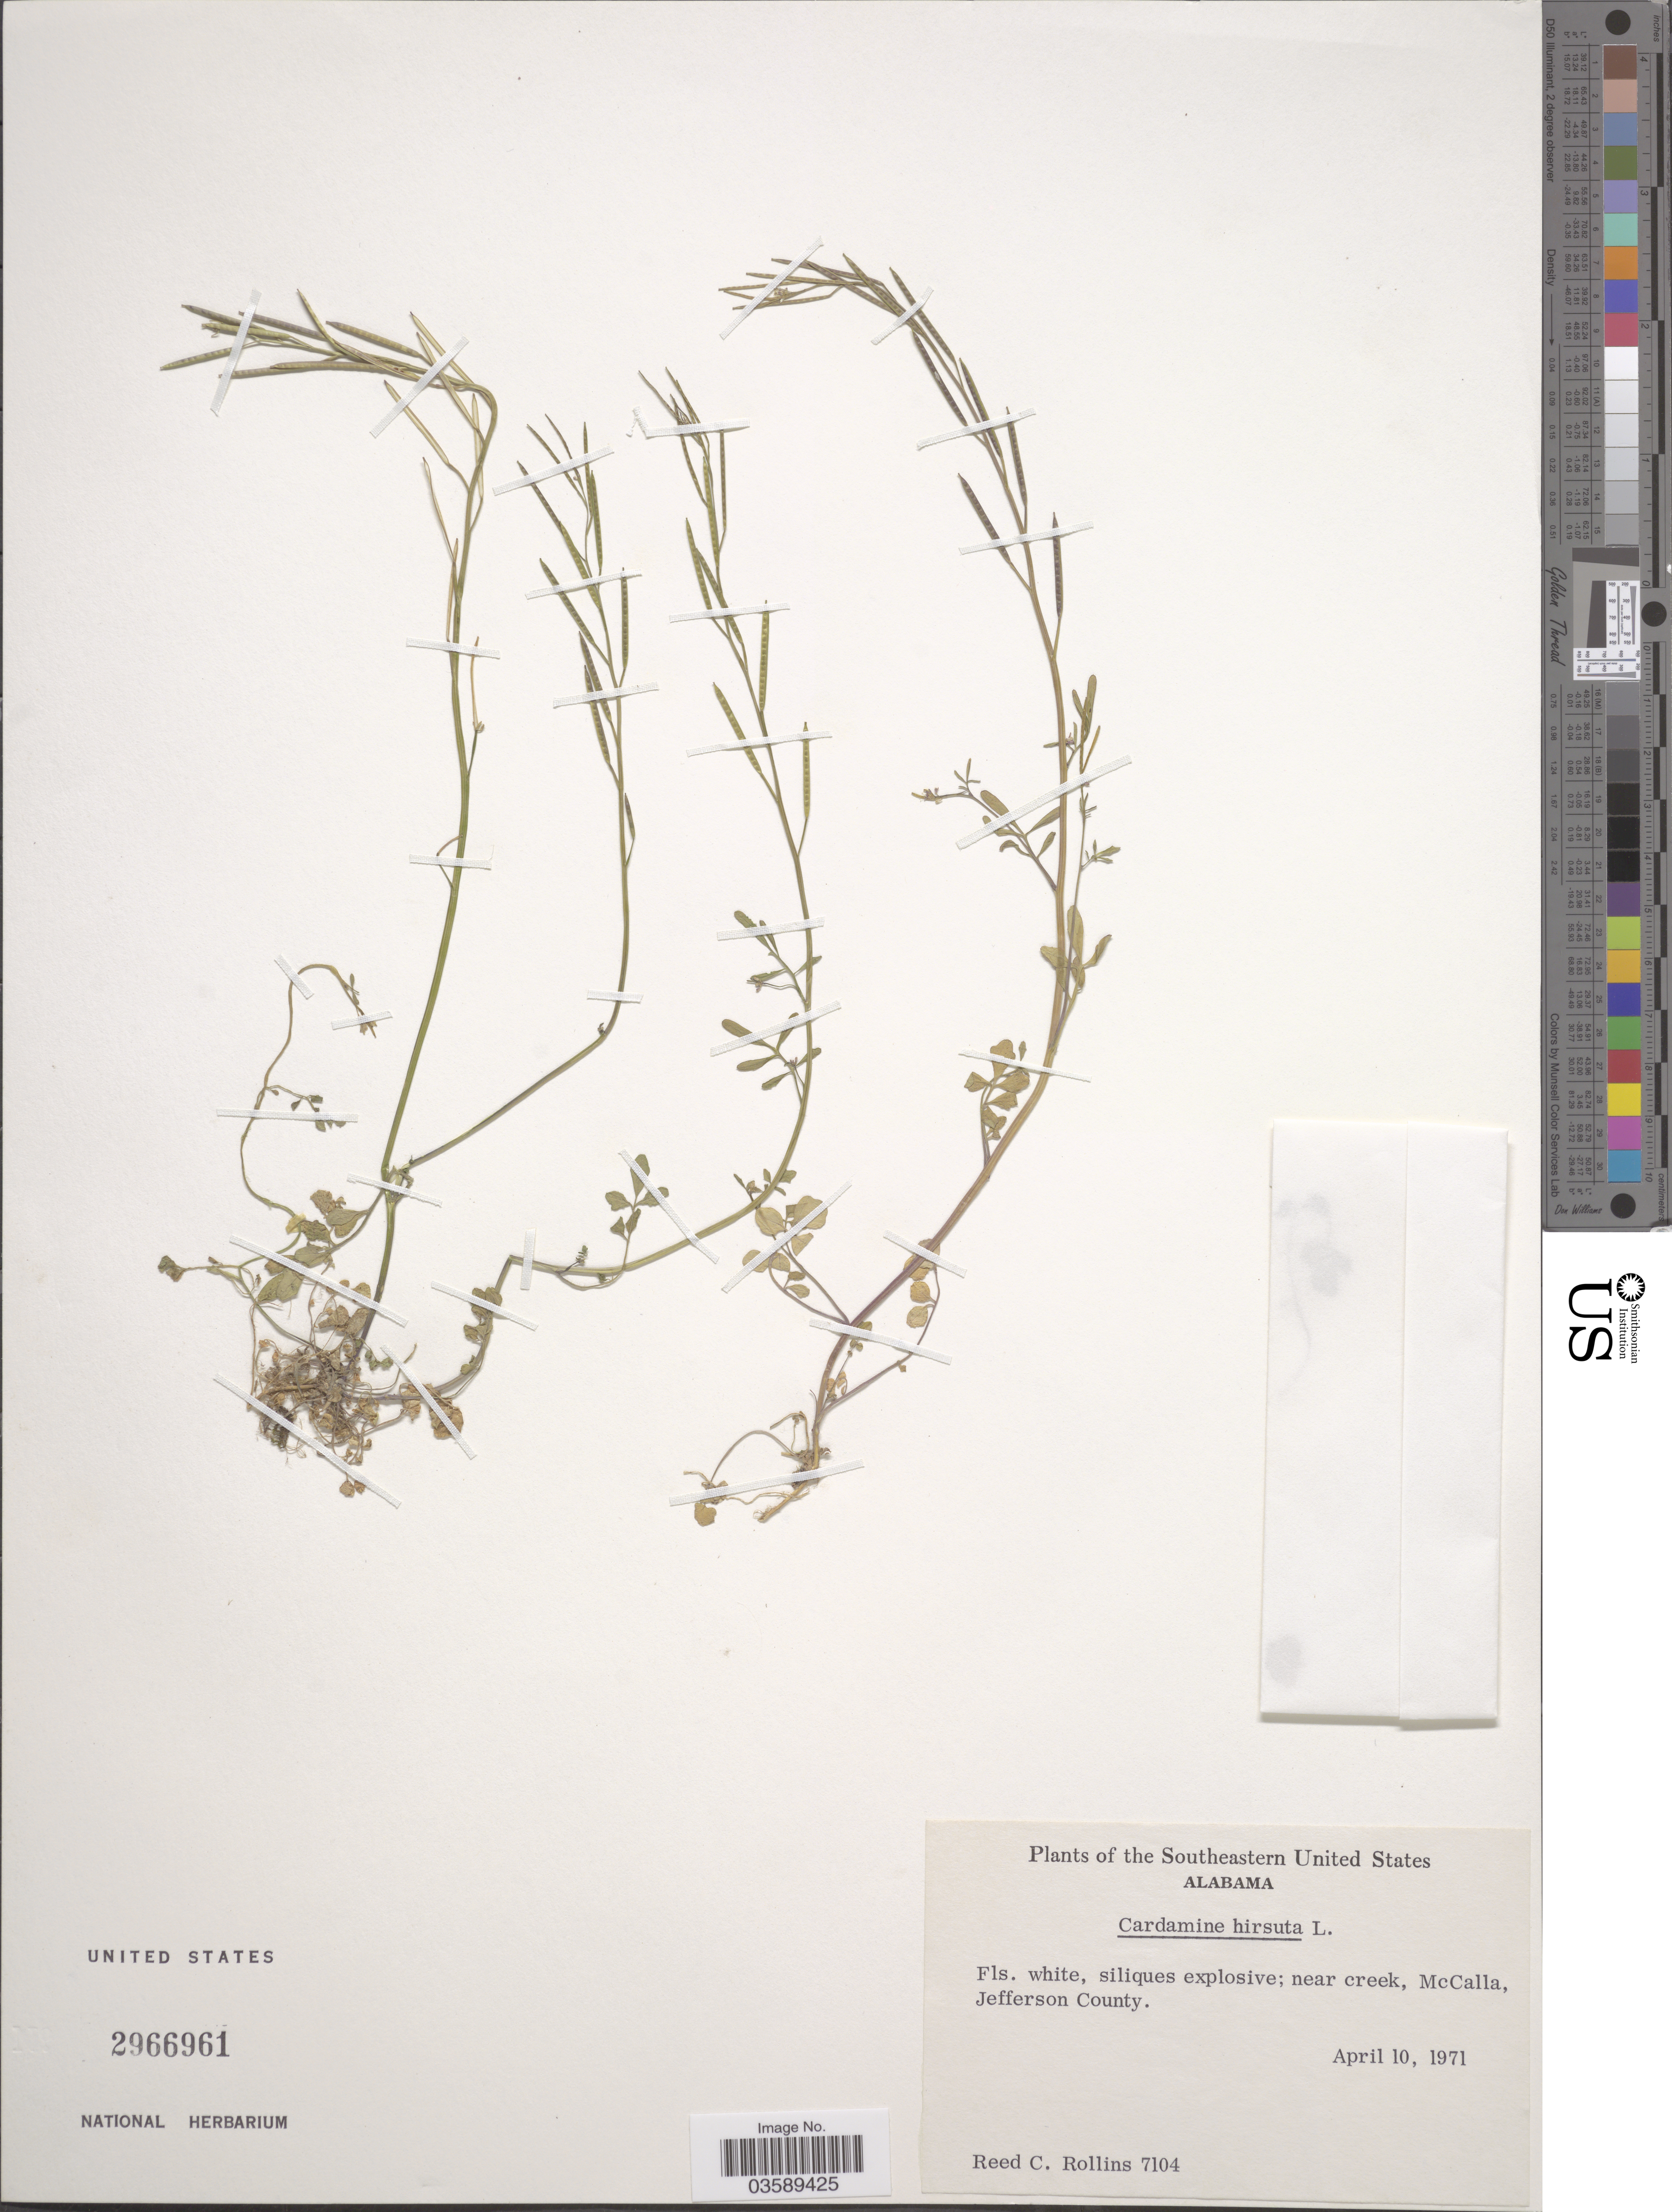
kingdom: Plantae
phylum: Tracheophyta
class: Magnoliopsida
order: Brassicales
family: Brassicaceae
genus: Cardamine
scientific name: Cardamine hirsuta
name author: L.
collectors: R. C. Rollins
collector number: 7104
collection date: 1971-04-10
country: United States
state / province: Alabama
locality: Southeastern United States. Near creek, McCalla, Jefferson County.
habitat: near creek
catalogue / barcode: US 2966961